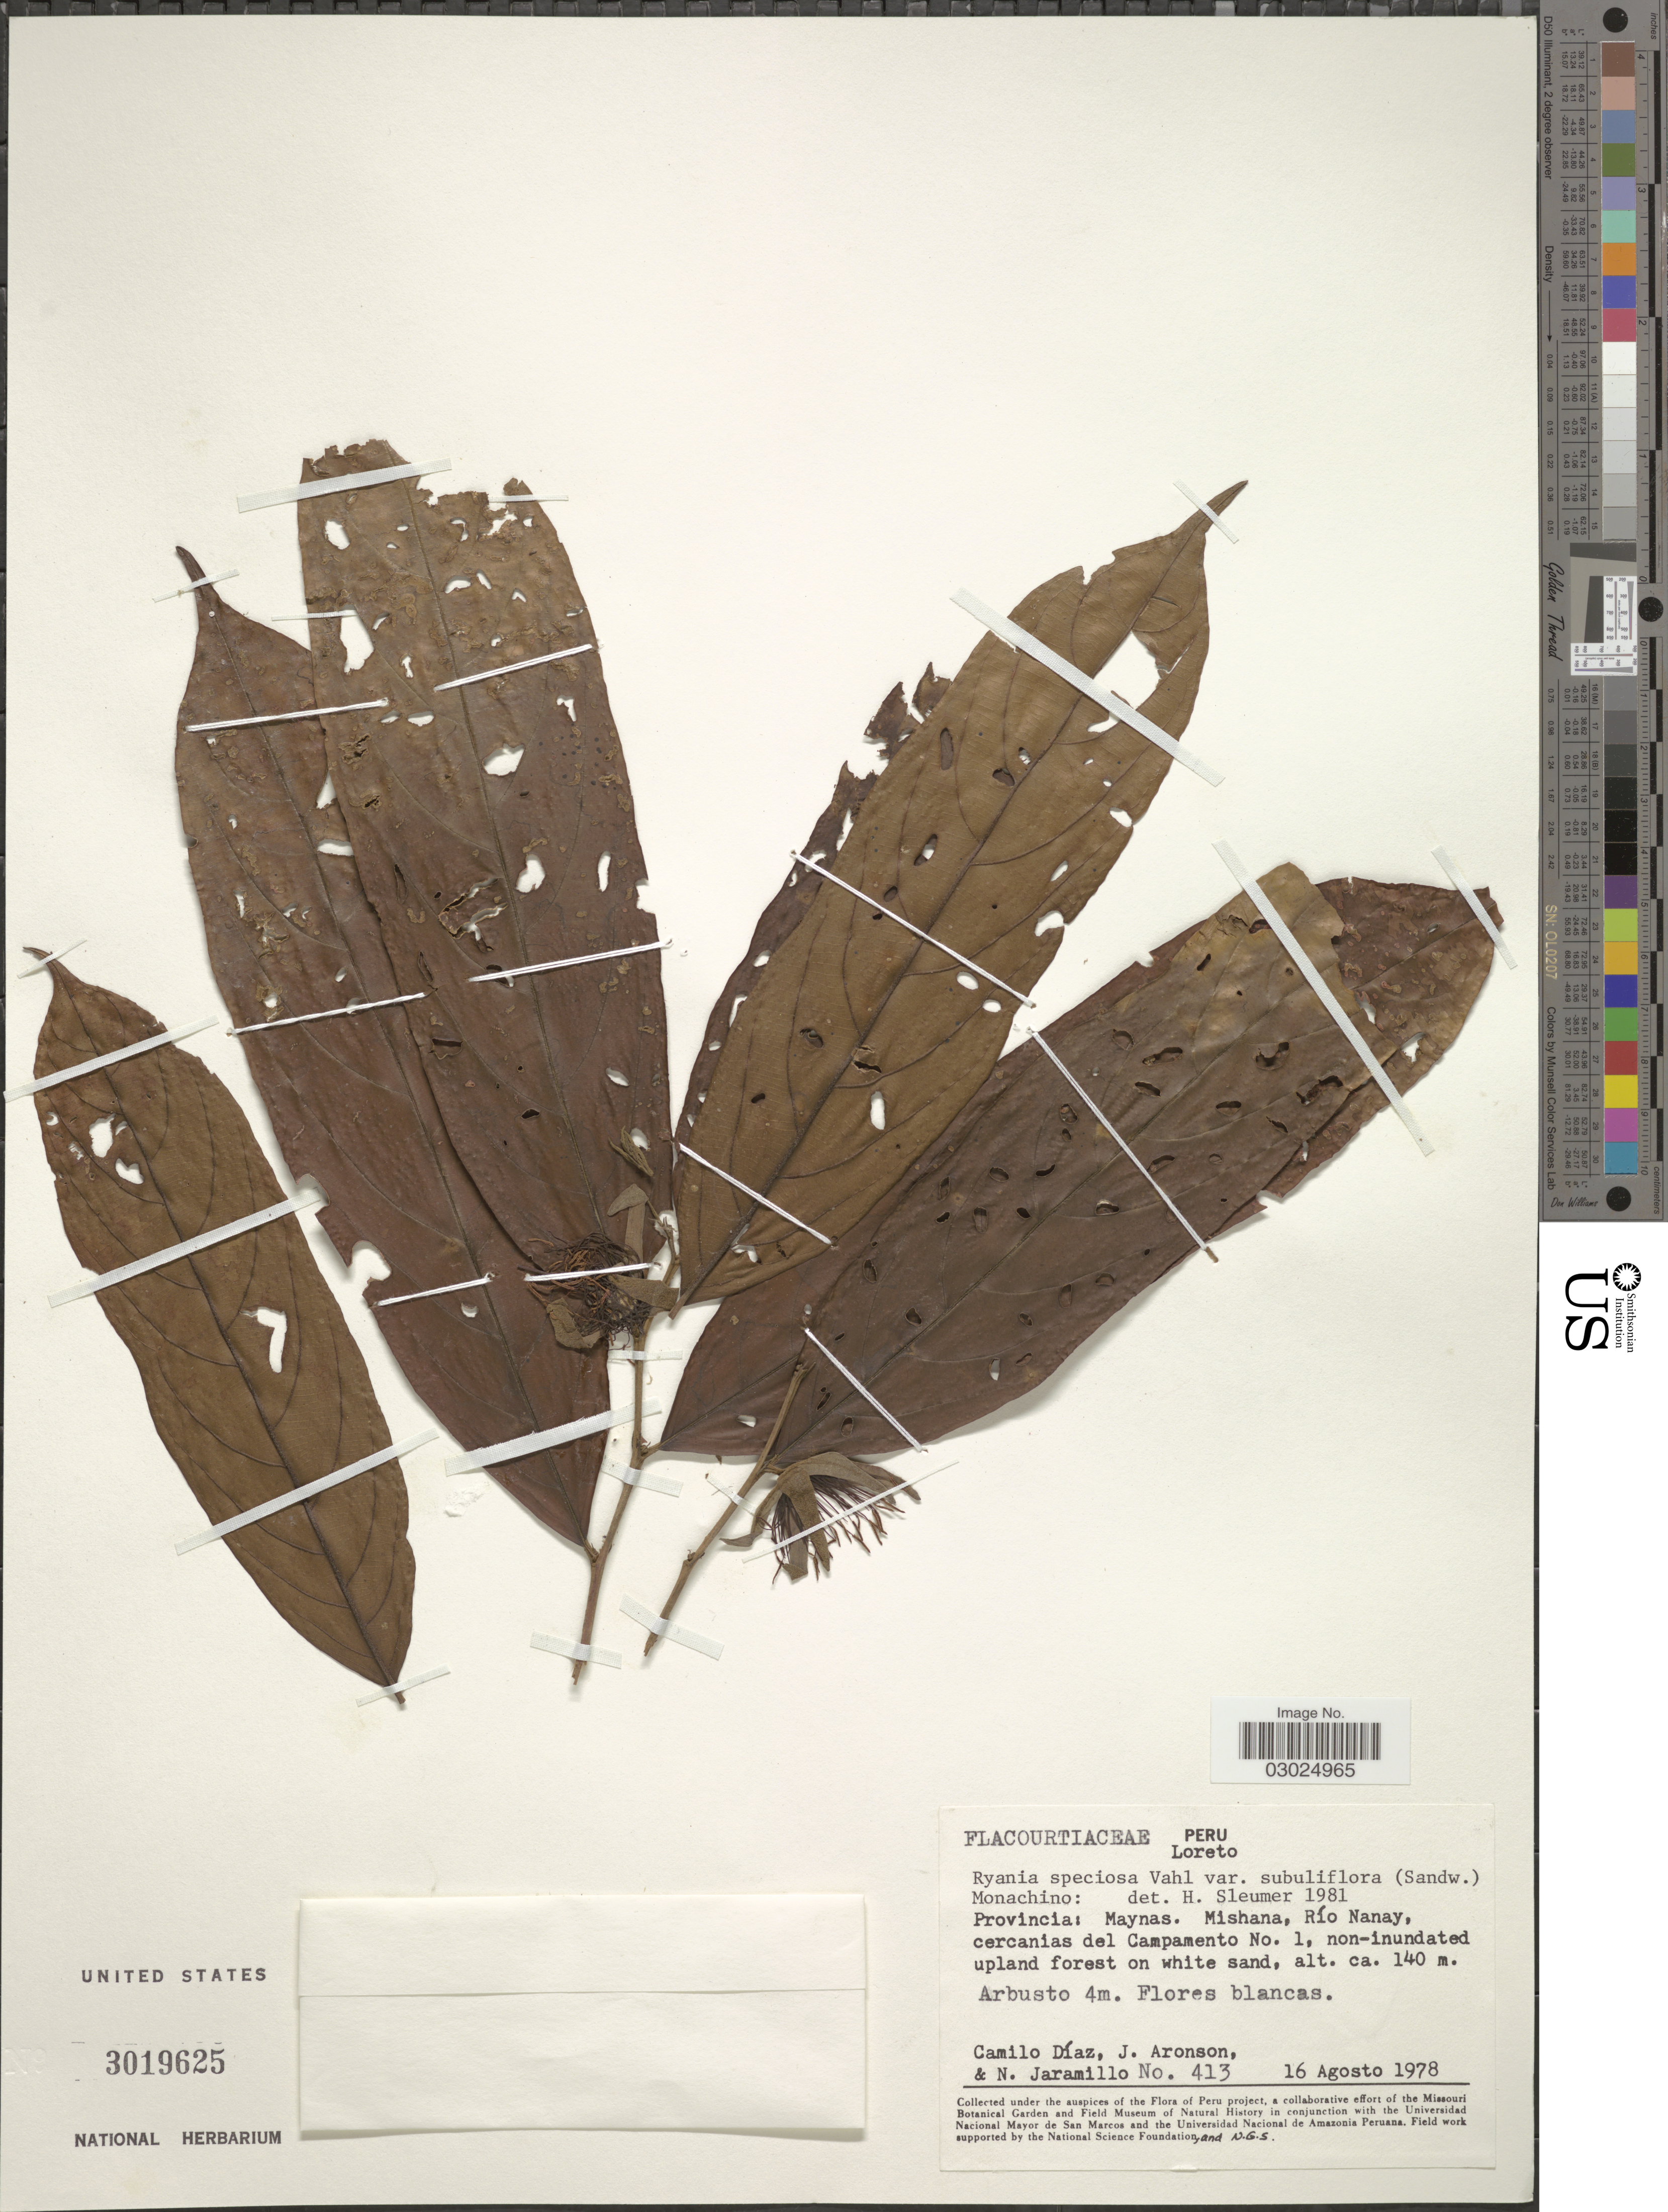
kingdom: Plantae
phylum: Tracheophyta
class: Magnoliopsida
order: Malpighiales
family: Salicaceae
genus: Ryania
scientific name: Ryania speciosa var. subuliflora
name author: (Sandwith) Monach.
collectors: C. Díaz, J. Aronson & N. Jaramillo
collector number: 413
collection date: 1978-08-16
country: Peru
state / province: Loreto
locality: Provincia: Maynas. Mishana, Río Nanay, cercanias del Campamento No. 1.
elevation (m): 140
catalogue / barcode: US 3019625